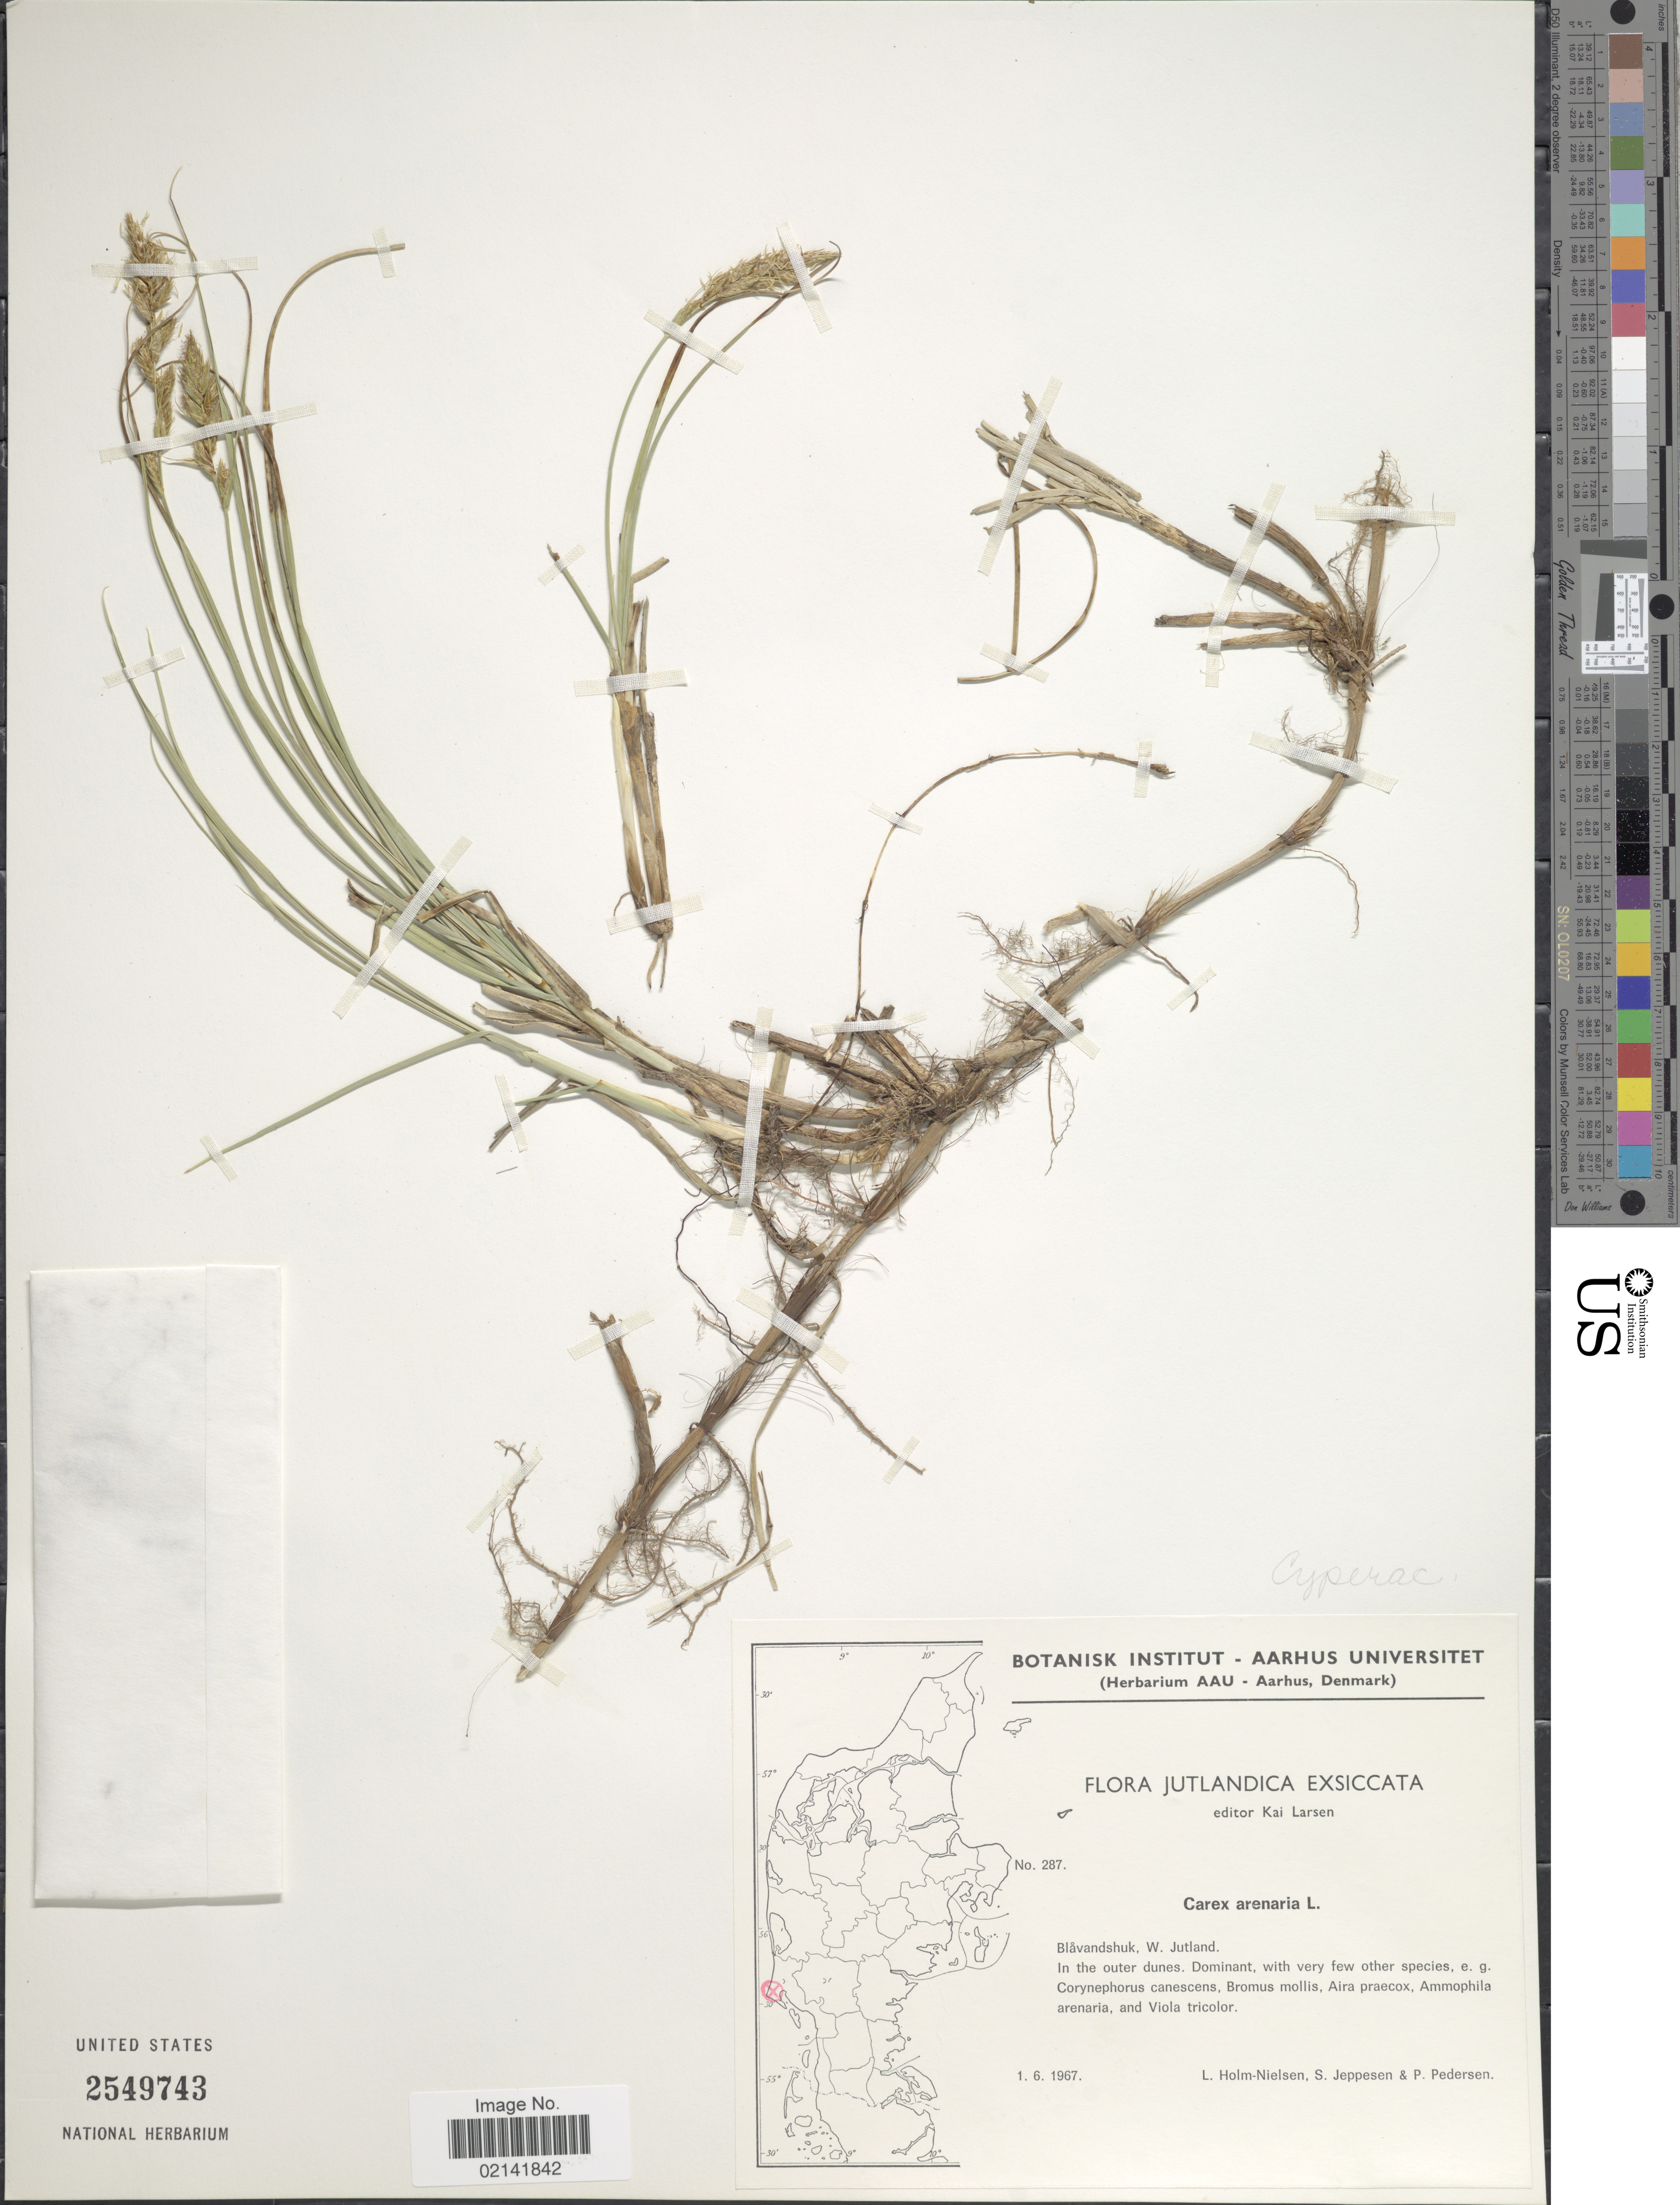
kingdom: Plantae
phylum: Tracheophyta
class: Liliopsida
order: Poales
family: Cyperaceae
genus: Carex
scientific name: Carex arenaria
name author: L.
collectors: L. Holm-Nielsen, S. Jeppesen & P. Pedersen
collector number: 287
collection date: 1967-06-01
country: Denmark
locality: Jutlandica. Blavandshuk, W. Jutland. In the outer dunes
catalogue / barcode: US 2549743